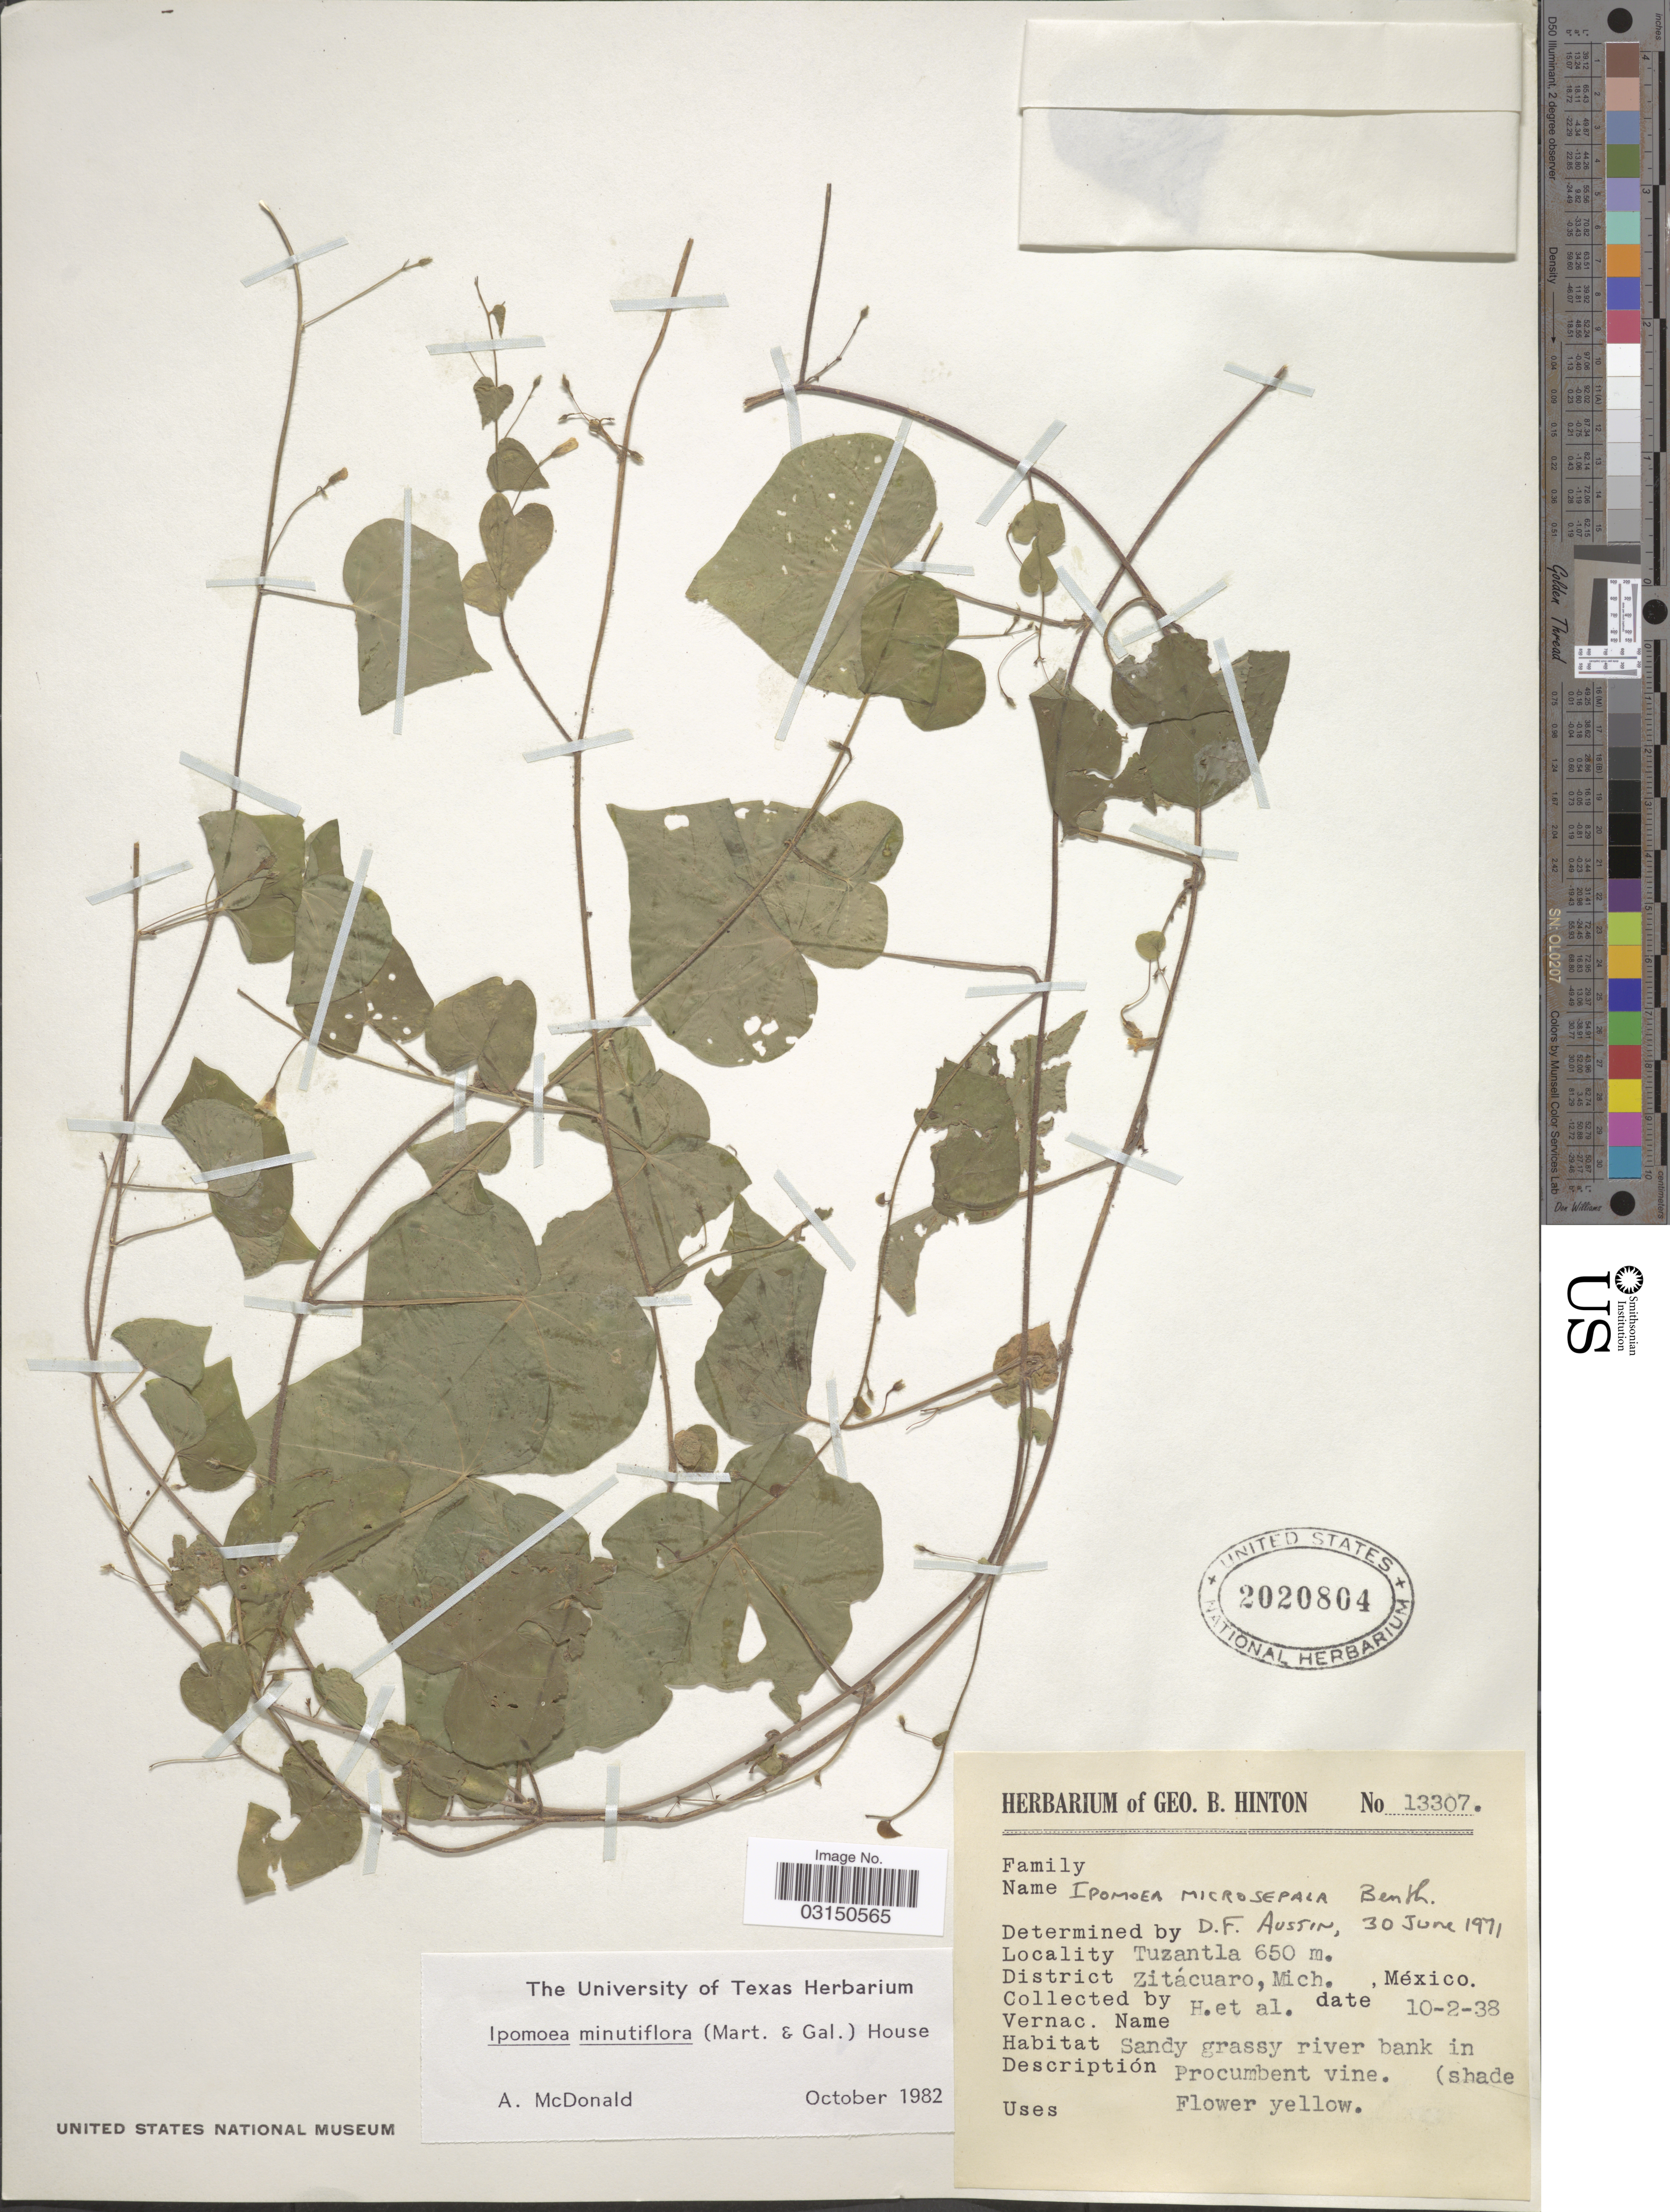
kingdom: Plantae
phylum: Tracheophyta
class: Magnoliopsida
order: Solanales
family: Convolvulaceae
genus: Ipomoea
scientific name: Ipomoea minutiflora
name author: (M. Martens) House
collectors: G. B. Hinton & et al.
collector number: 13307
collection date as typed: Transcribed d/m/y: 10/2/38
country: Mexico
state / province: Michoacán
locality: Tuzantla. District Zitácuaro.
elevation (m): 650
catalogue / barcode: US 2020804